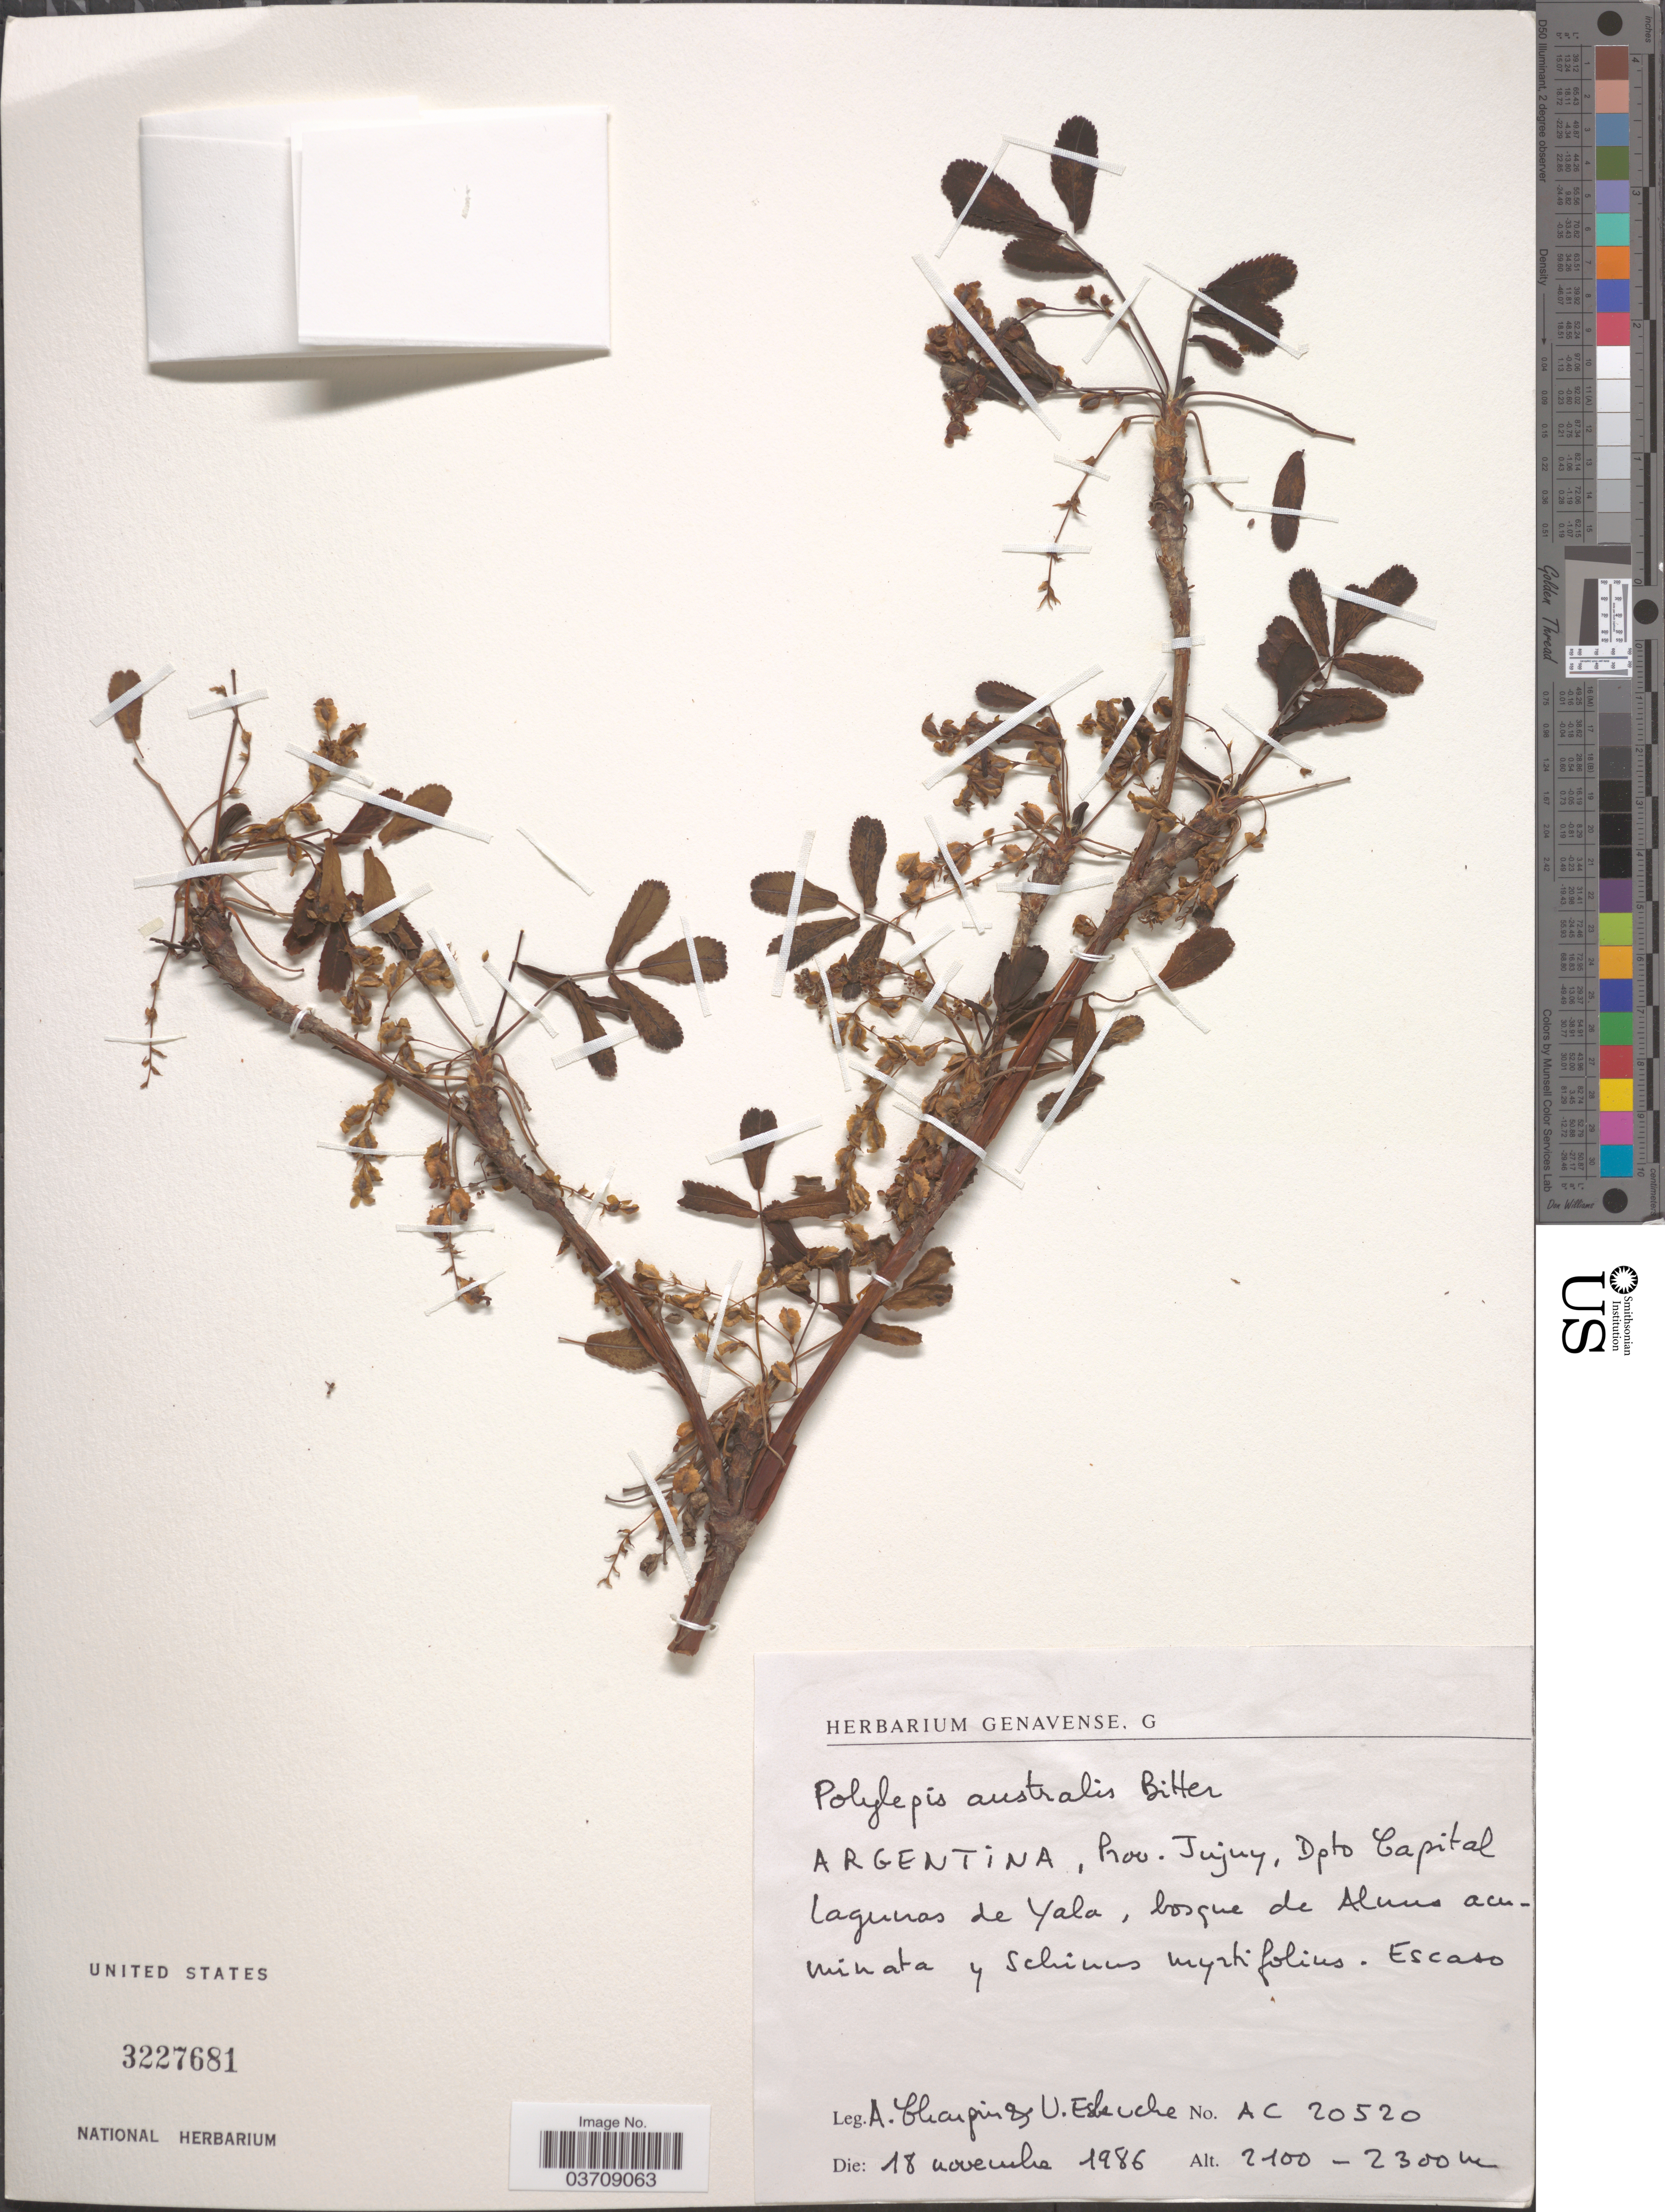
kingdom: Plantae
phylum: Tracheophyta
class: Magnoliopsida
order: Rosales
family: Rosaceae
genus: Polylepis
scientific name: Polylepis australis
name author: Bitter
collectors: A. Charpin & U. Esleuche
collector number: AC 20520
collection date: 1986-11-18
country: Argentina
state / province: Jujuy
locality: Dpto Capital Lagunas de Yala.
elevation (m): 2100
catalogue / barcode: US 3227681